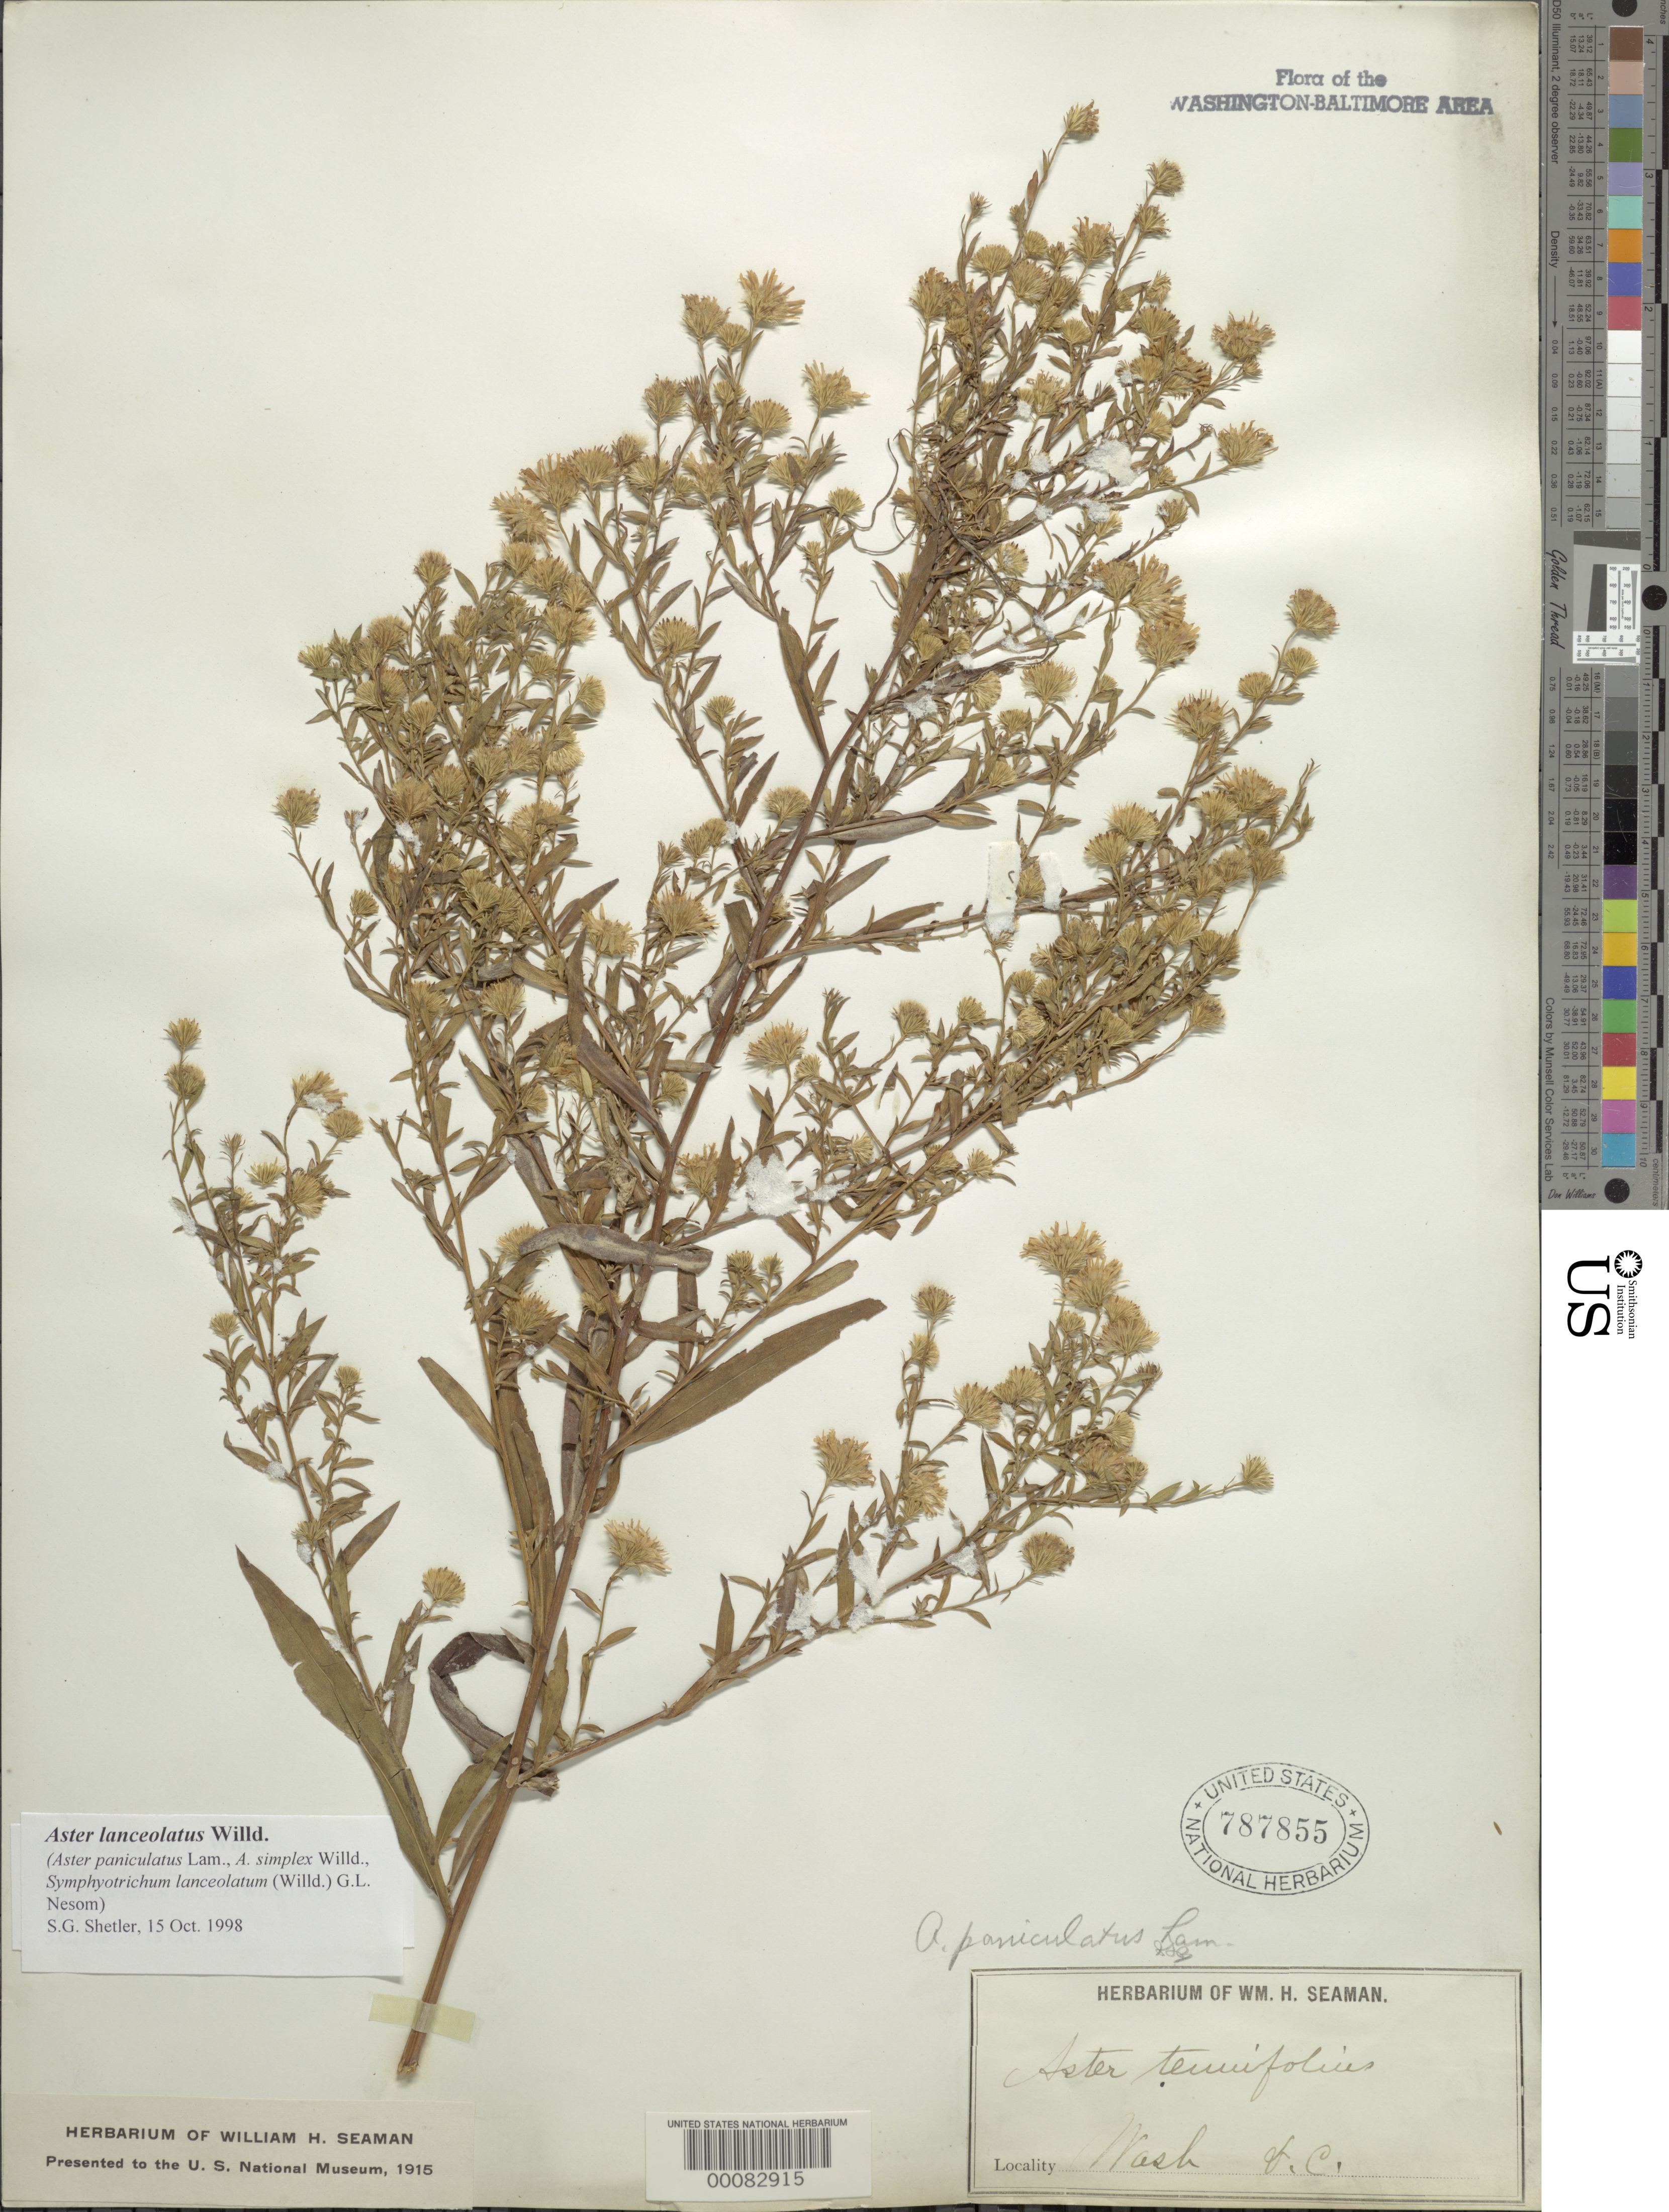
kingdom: Plantae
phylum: Tracheophyta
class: Magnoliopsida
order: Asterales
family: Asteraceae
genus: Symphyotrichum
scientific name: Symphyotrichum tenuifolium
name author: (L.) G.L. Nesom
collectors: W. Seaman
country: United States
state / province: District of Columbia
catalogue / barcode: US 787855